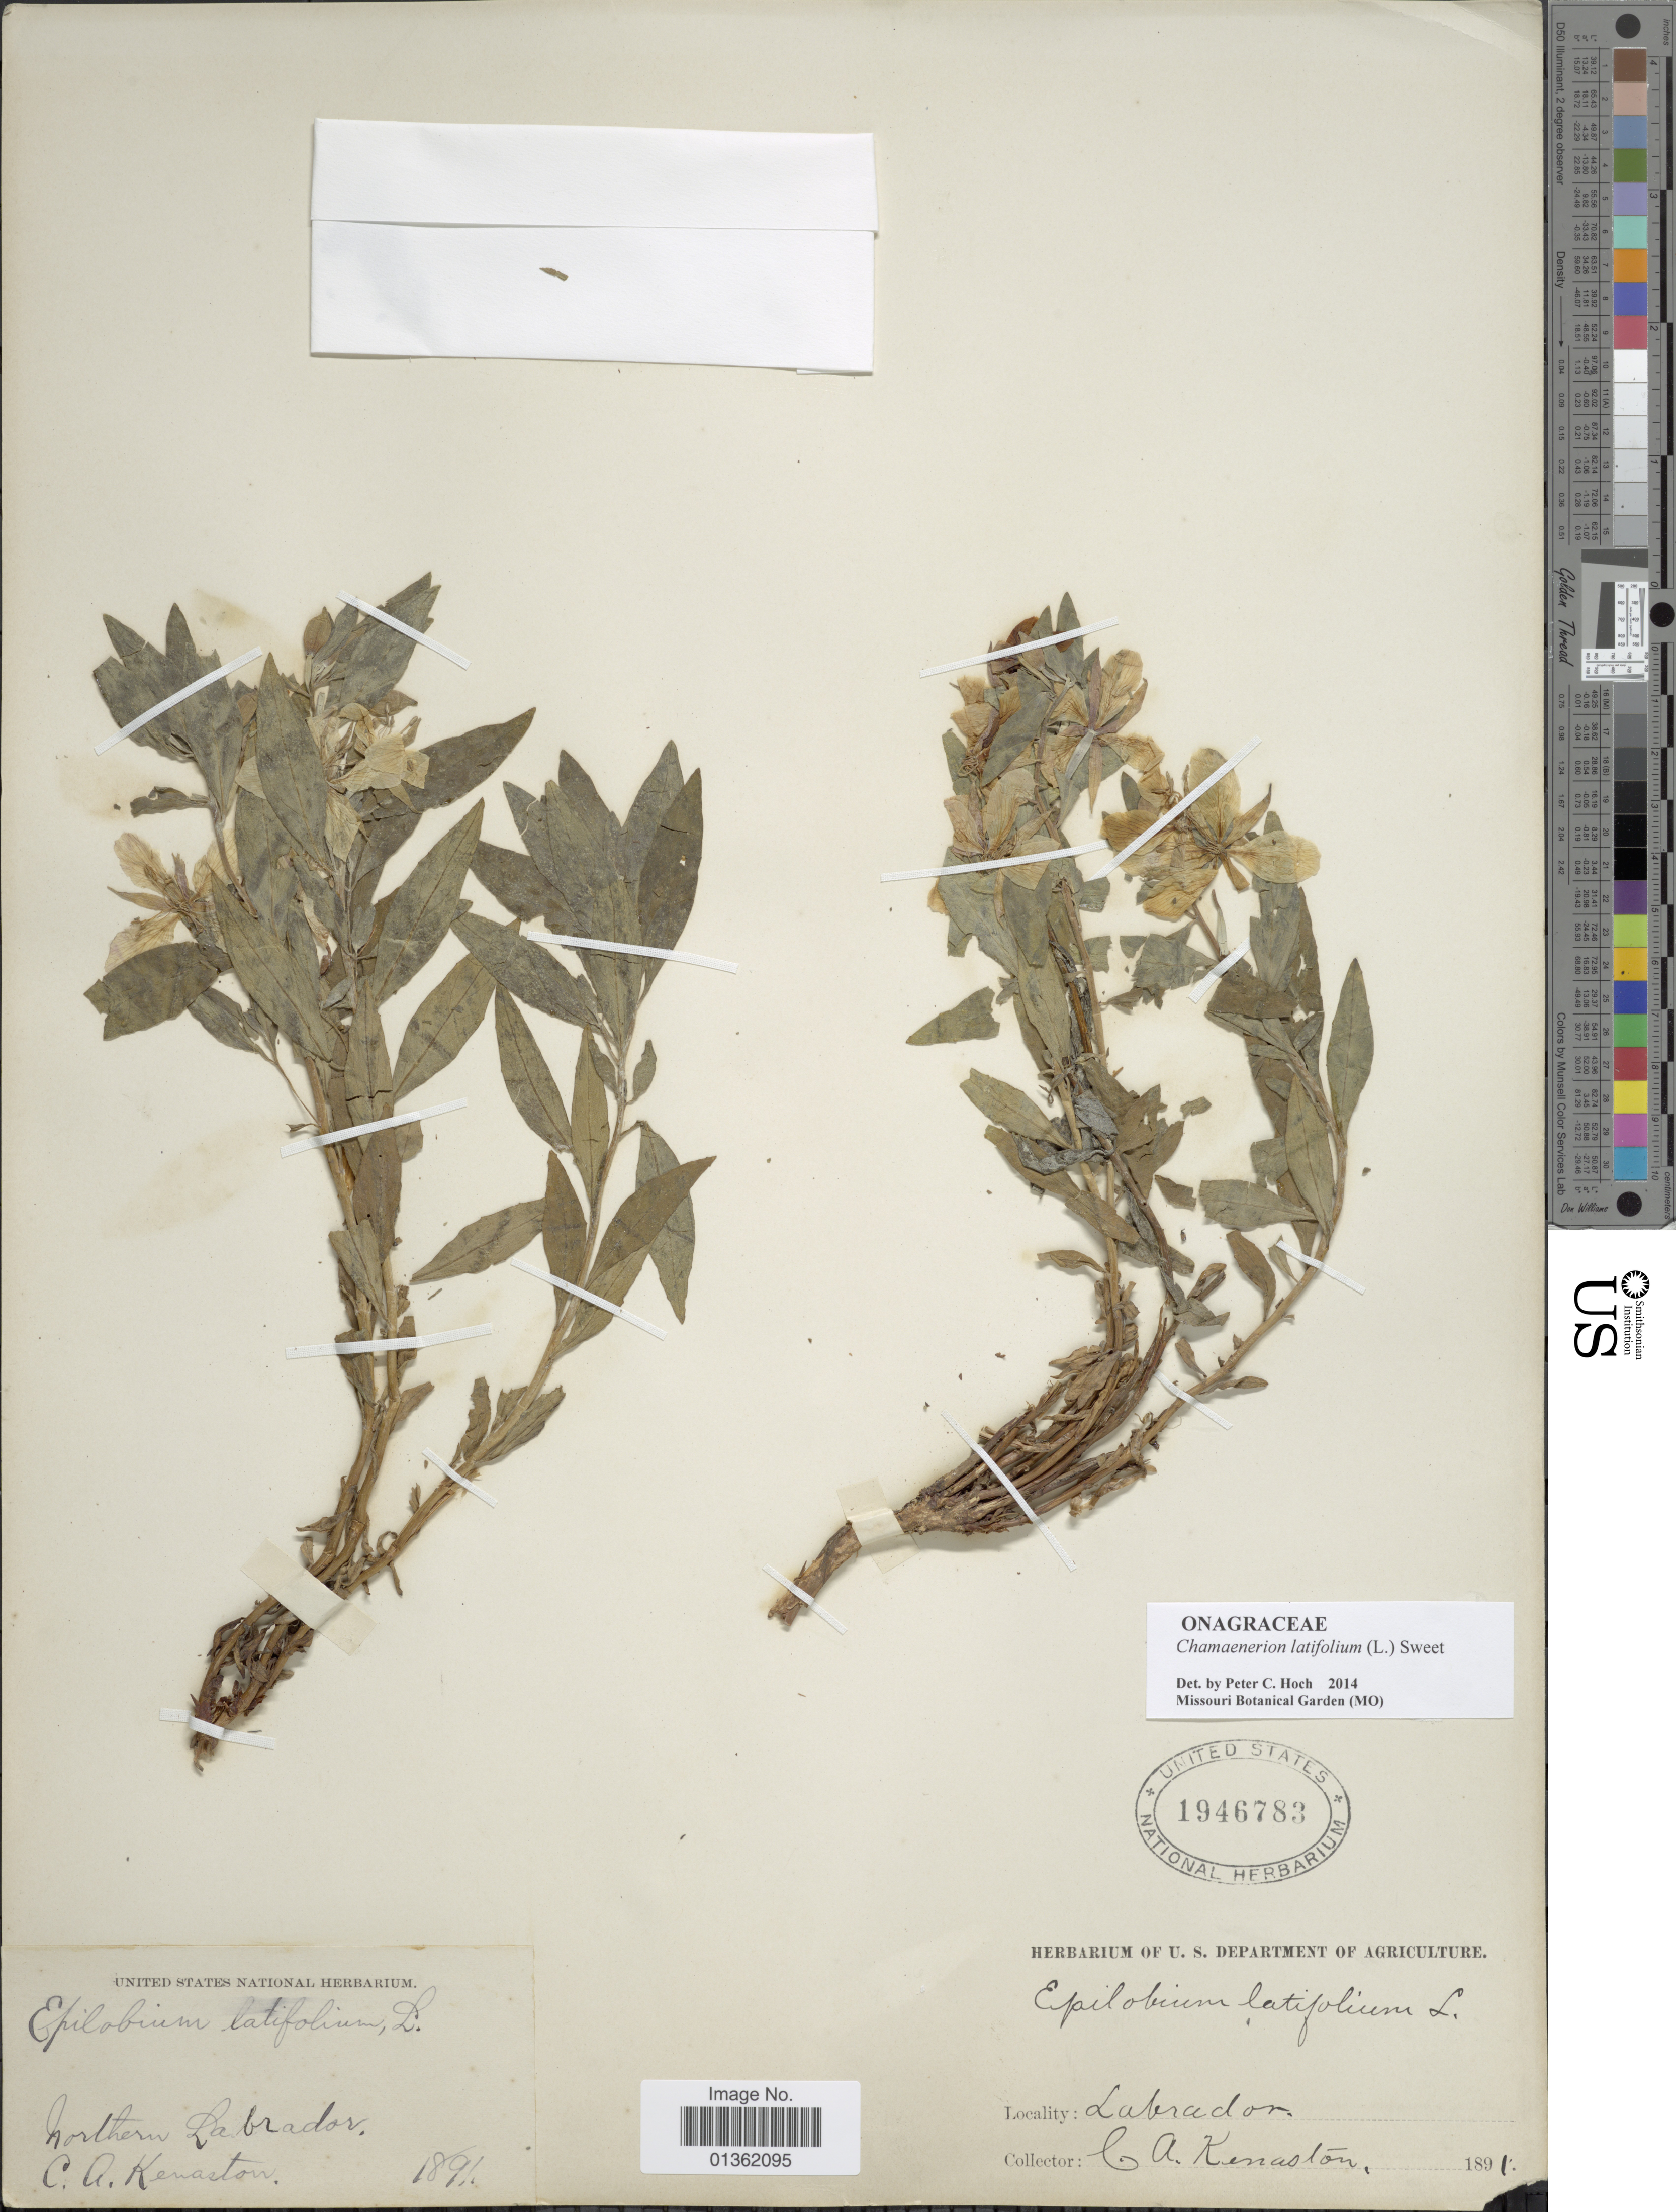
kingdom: Plantae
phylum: Tracheophyta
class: Magnoliopsida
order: Myrtales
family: Onagraceae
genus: Chamaenerion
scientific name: Chamaenerion latifolium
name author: (L.) Th. Fr. & Lange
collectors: C. A. Kenaston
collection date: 1891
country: Canada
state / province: Newfoundland and Labrador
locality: Northern Labrador.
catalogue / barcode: US 1946783